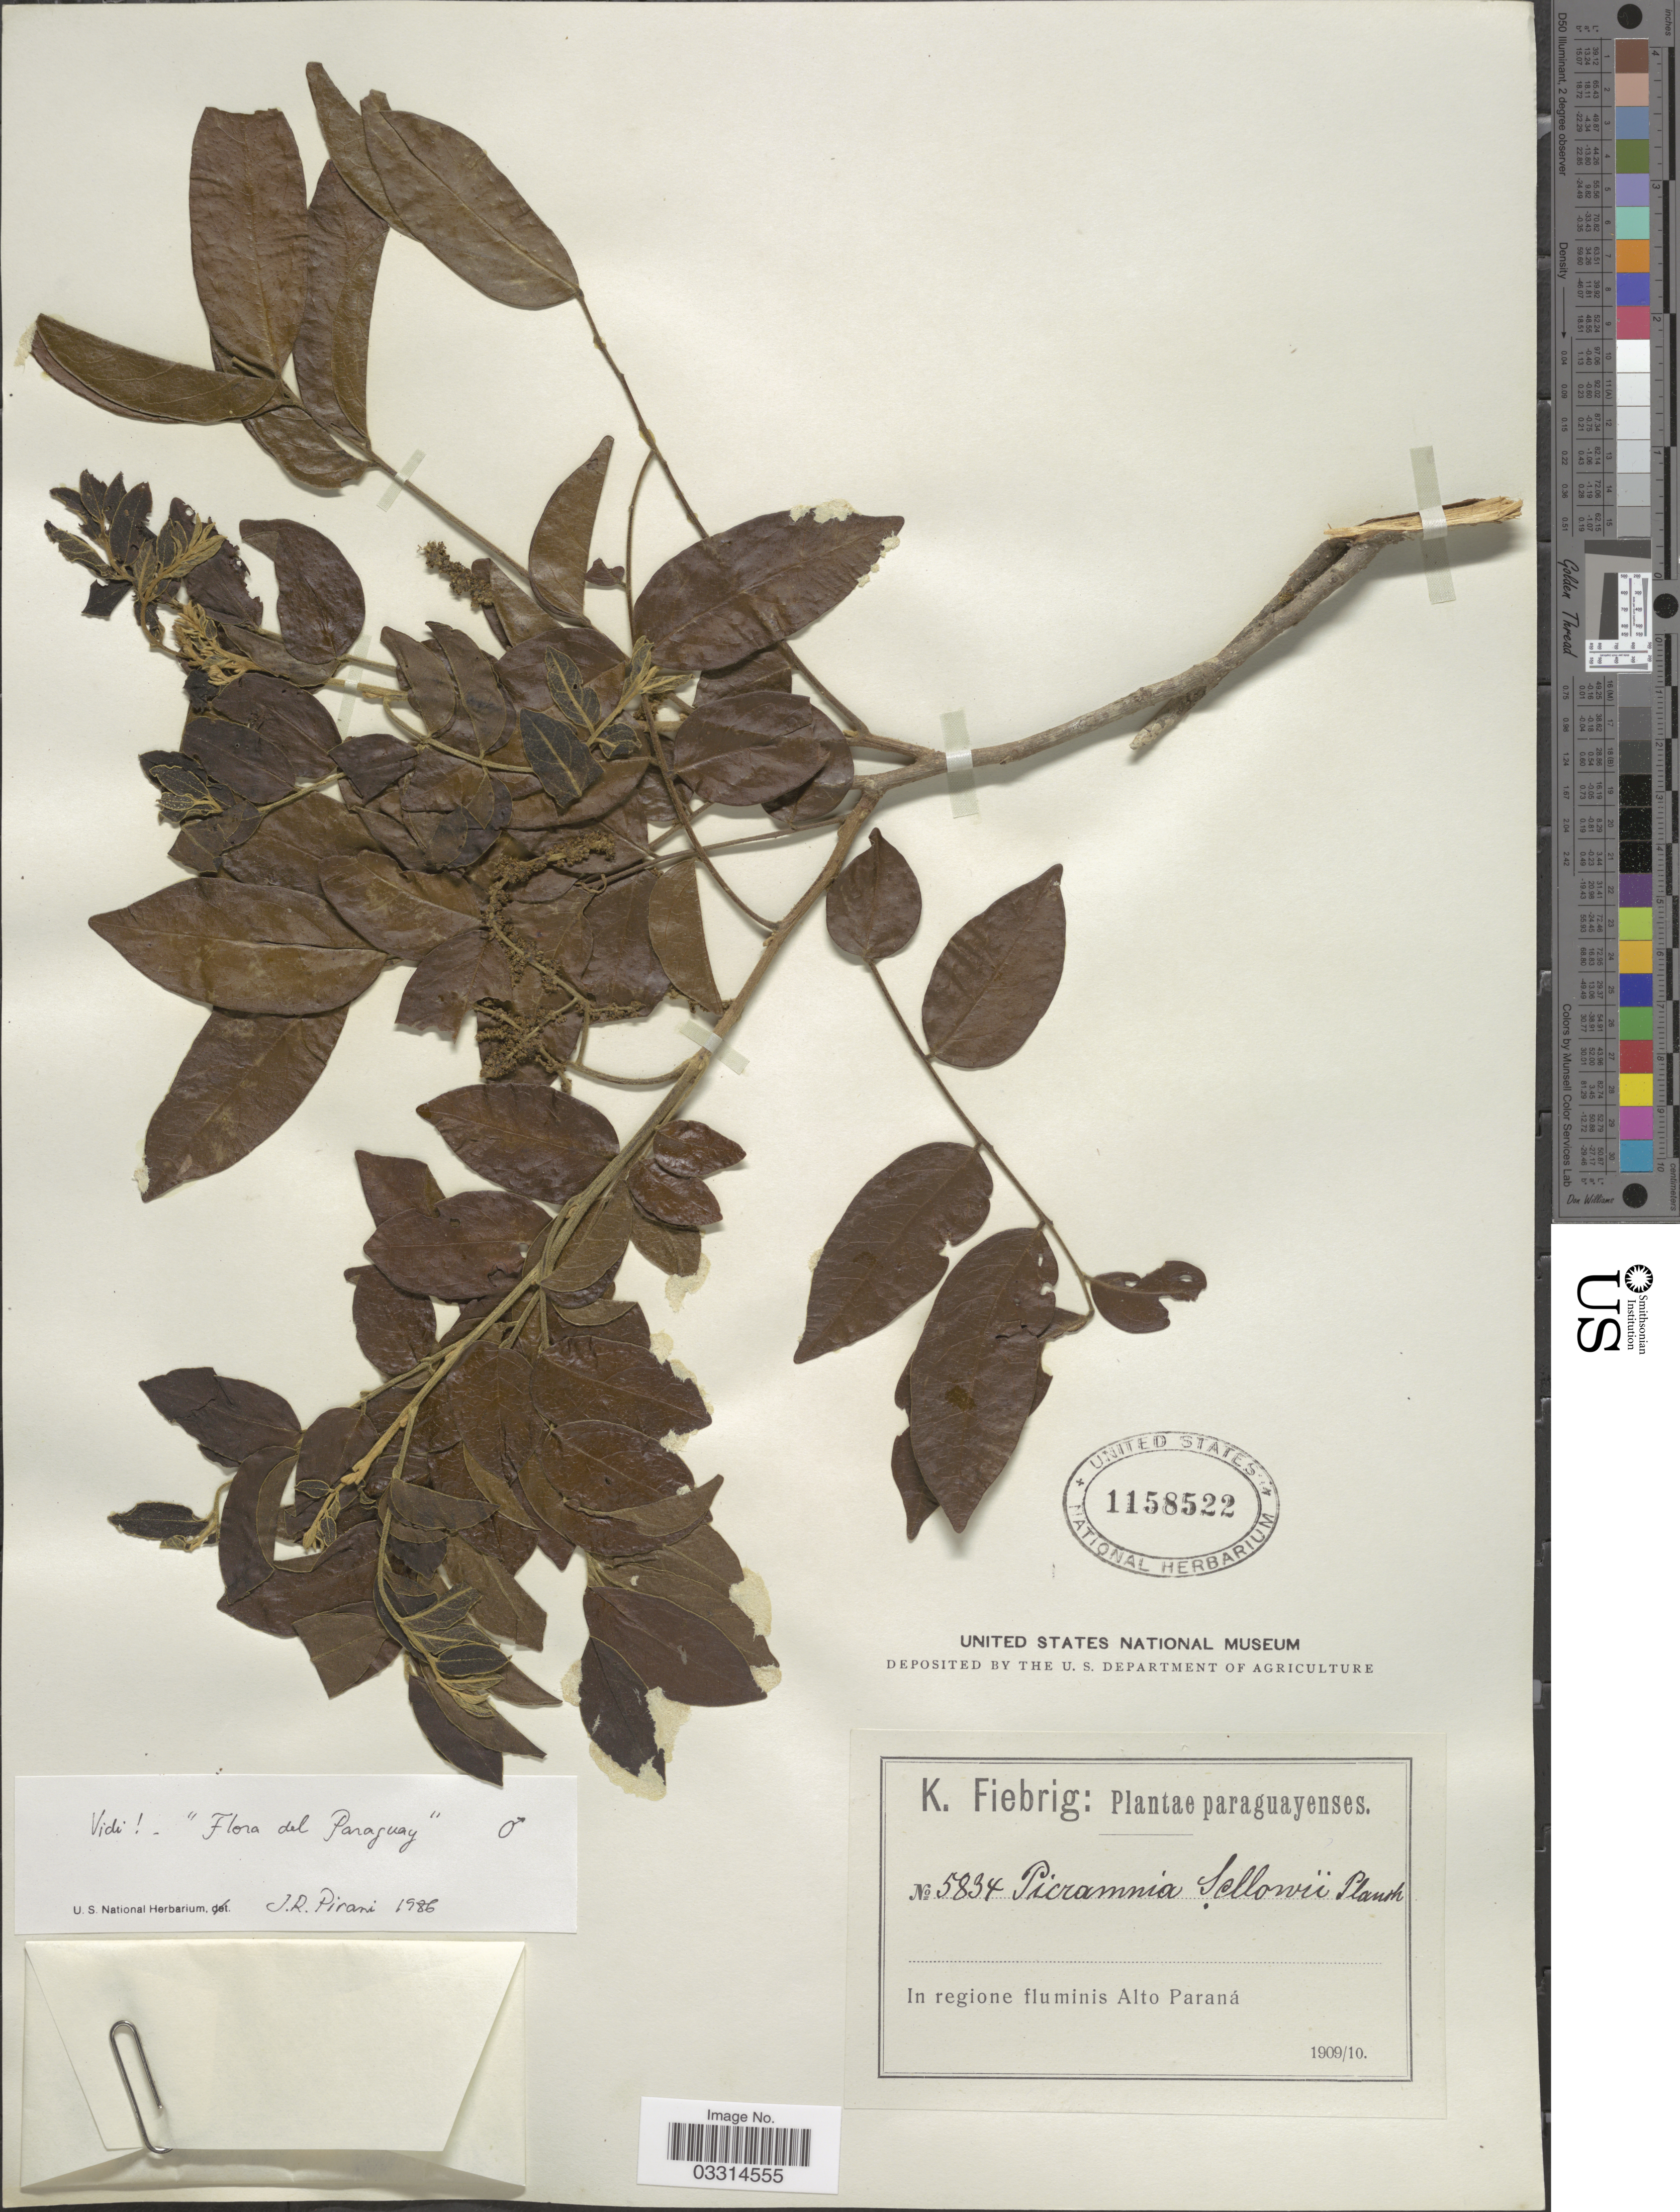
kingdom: Plantae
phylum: Tracheophyta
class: Magnoliopsida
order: Picramniales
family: Picramniaceae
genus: Picramnia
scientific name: Picramnia sellowii subsp. sellowii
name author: Planch.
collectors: K. Fiebrig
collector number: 5834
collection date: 1909/1910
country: Paraguay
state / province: Alto Parana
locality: In regione fluminis Alto Paraná.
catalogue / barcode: US 1158522